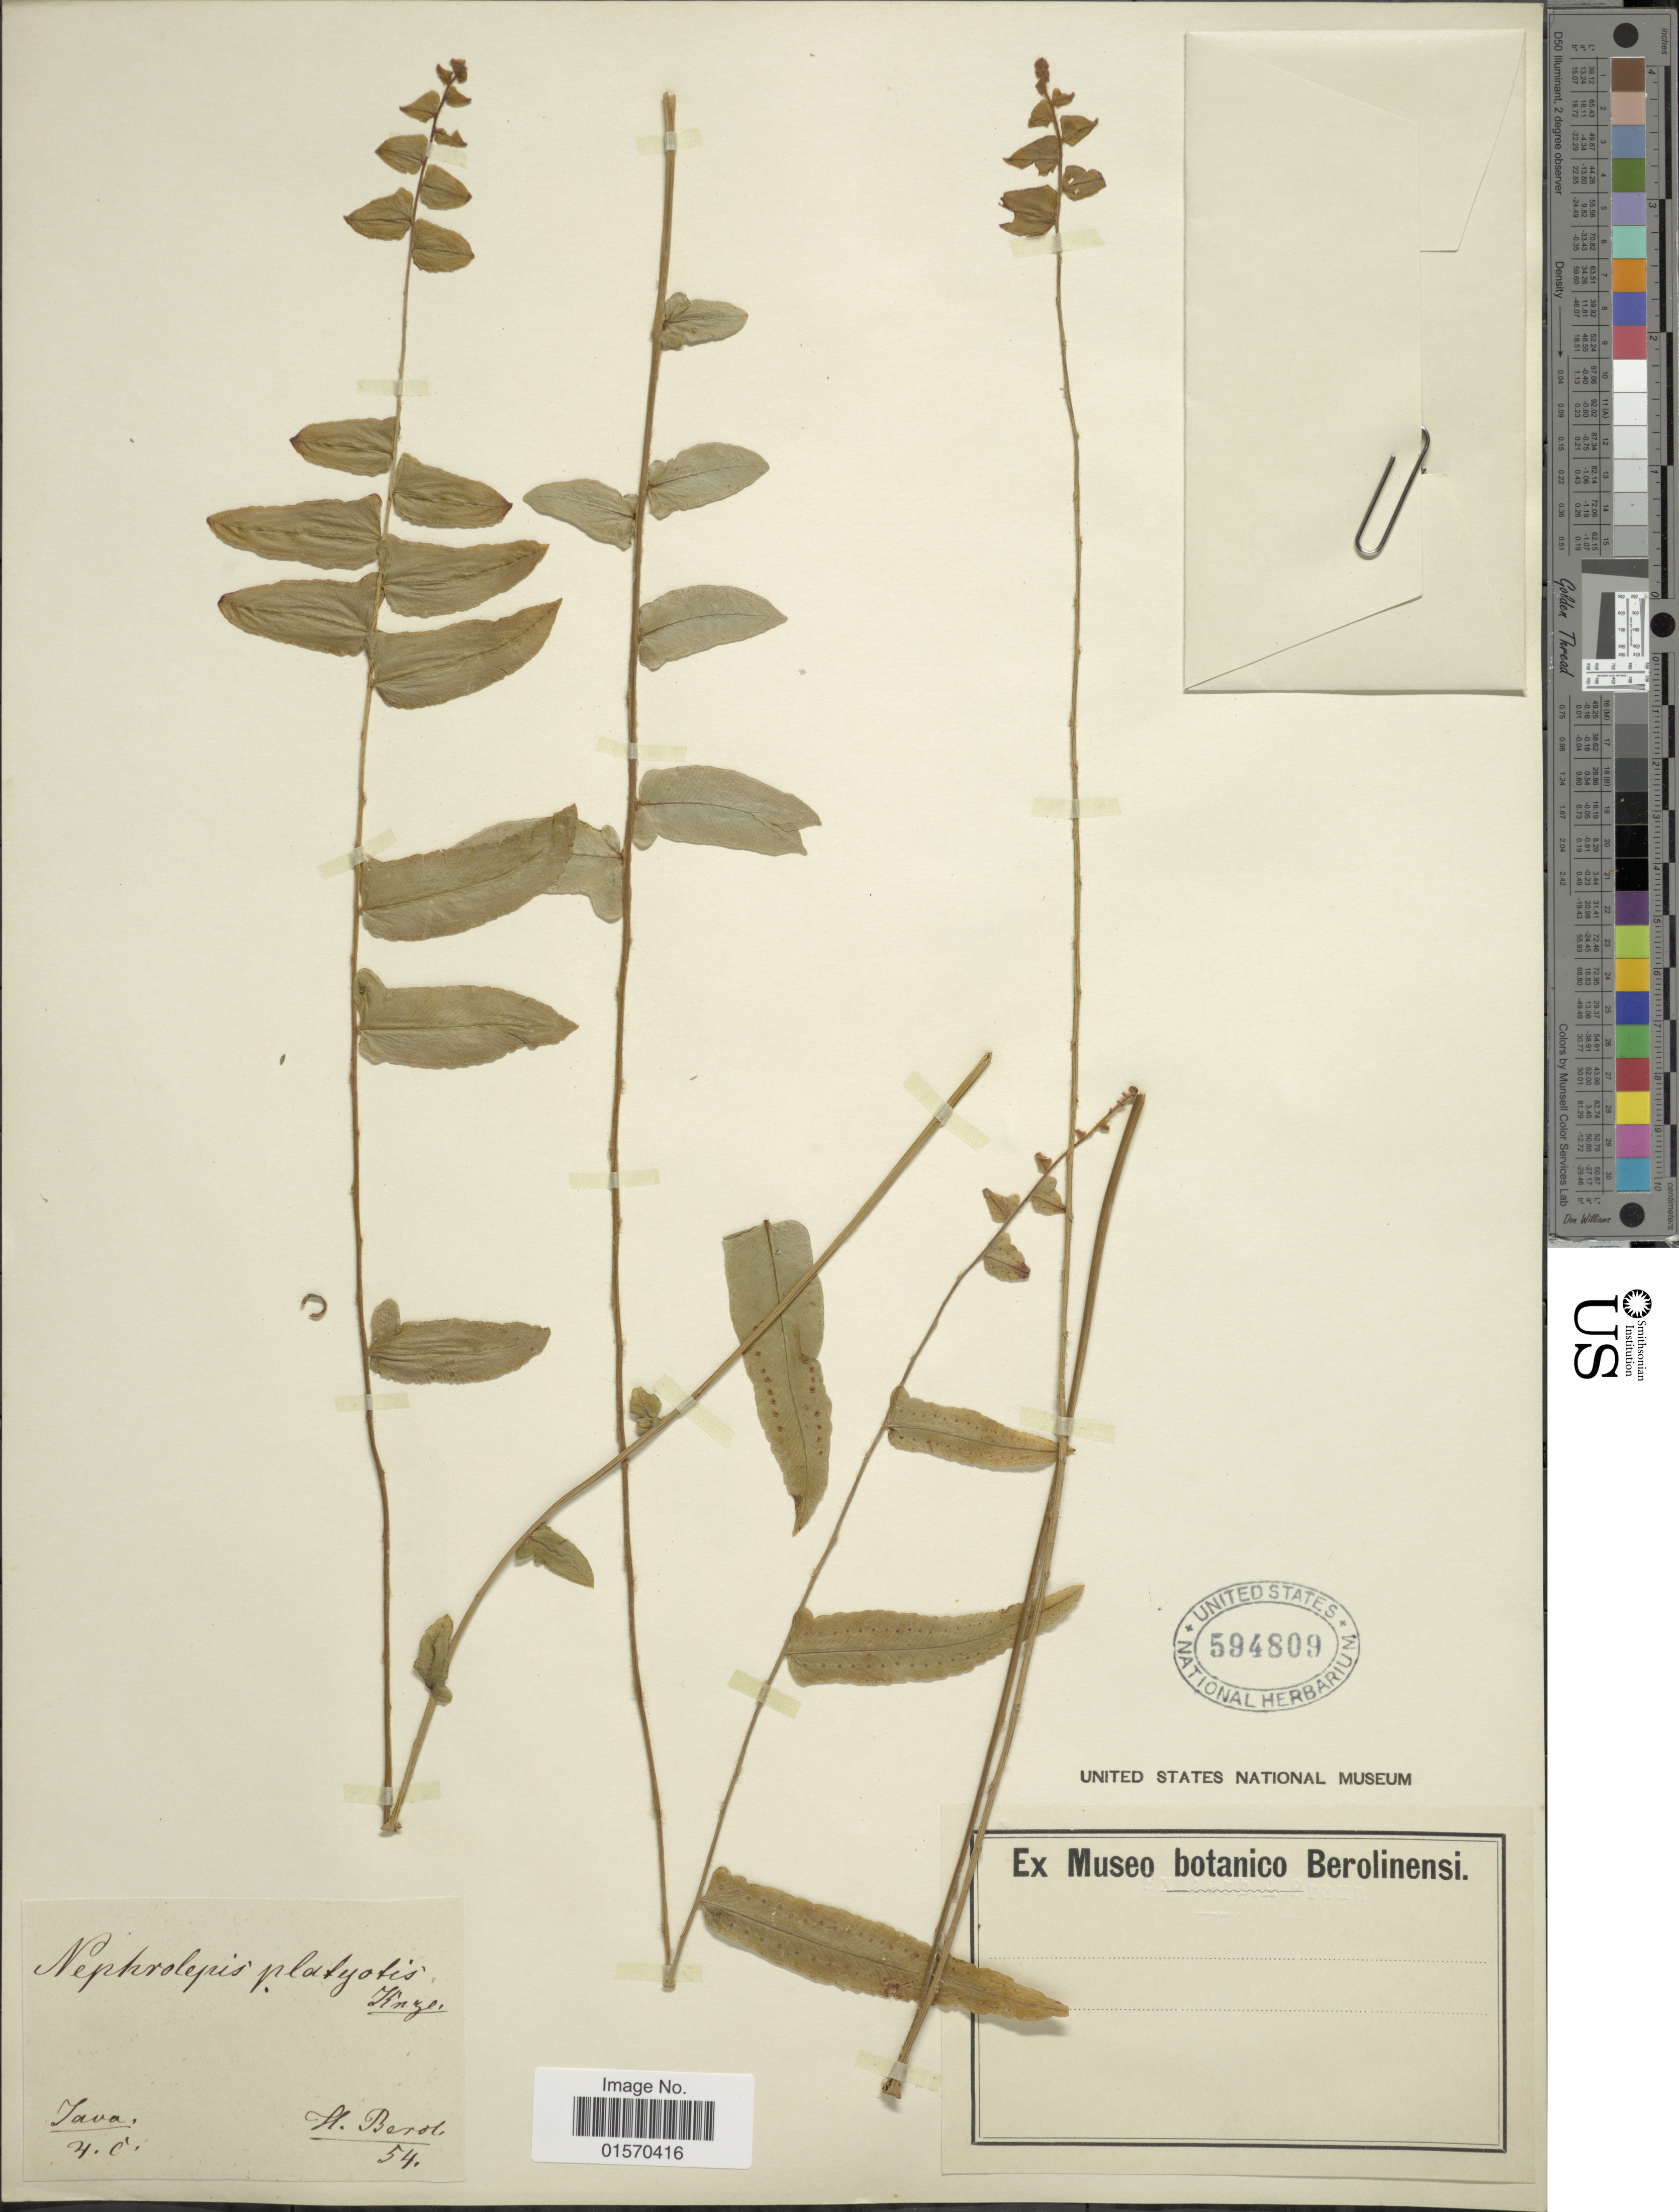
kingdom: Plantae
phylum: Tracheophyta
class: Polypodiopsida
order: Polypodiales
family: Nephrolepidaceae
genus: Nephrolepis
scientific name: Nephrolepis biserrata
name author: (Sw.) Schott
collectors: Hort. Berol.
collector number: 54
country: Indonesia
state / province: Java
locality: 4. c. [unsure placement]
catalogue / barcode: US 594809